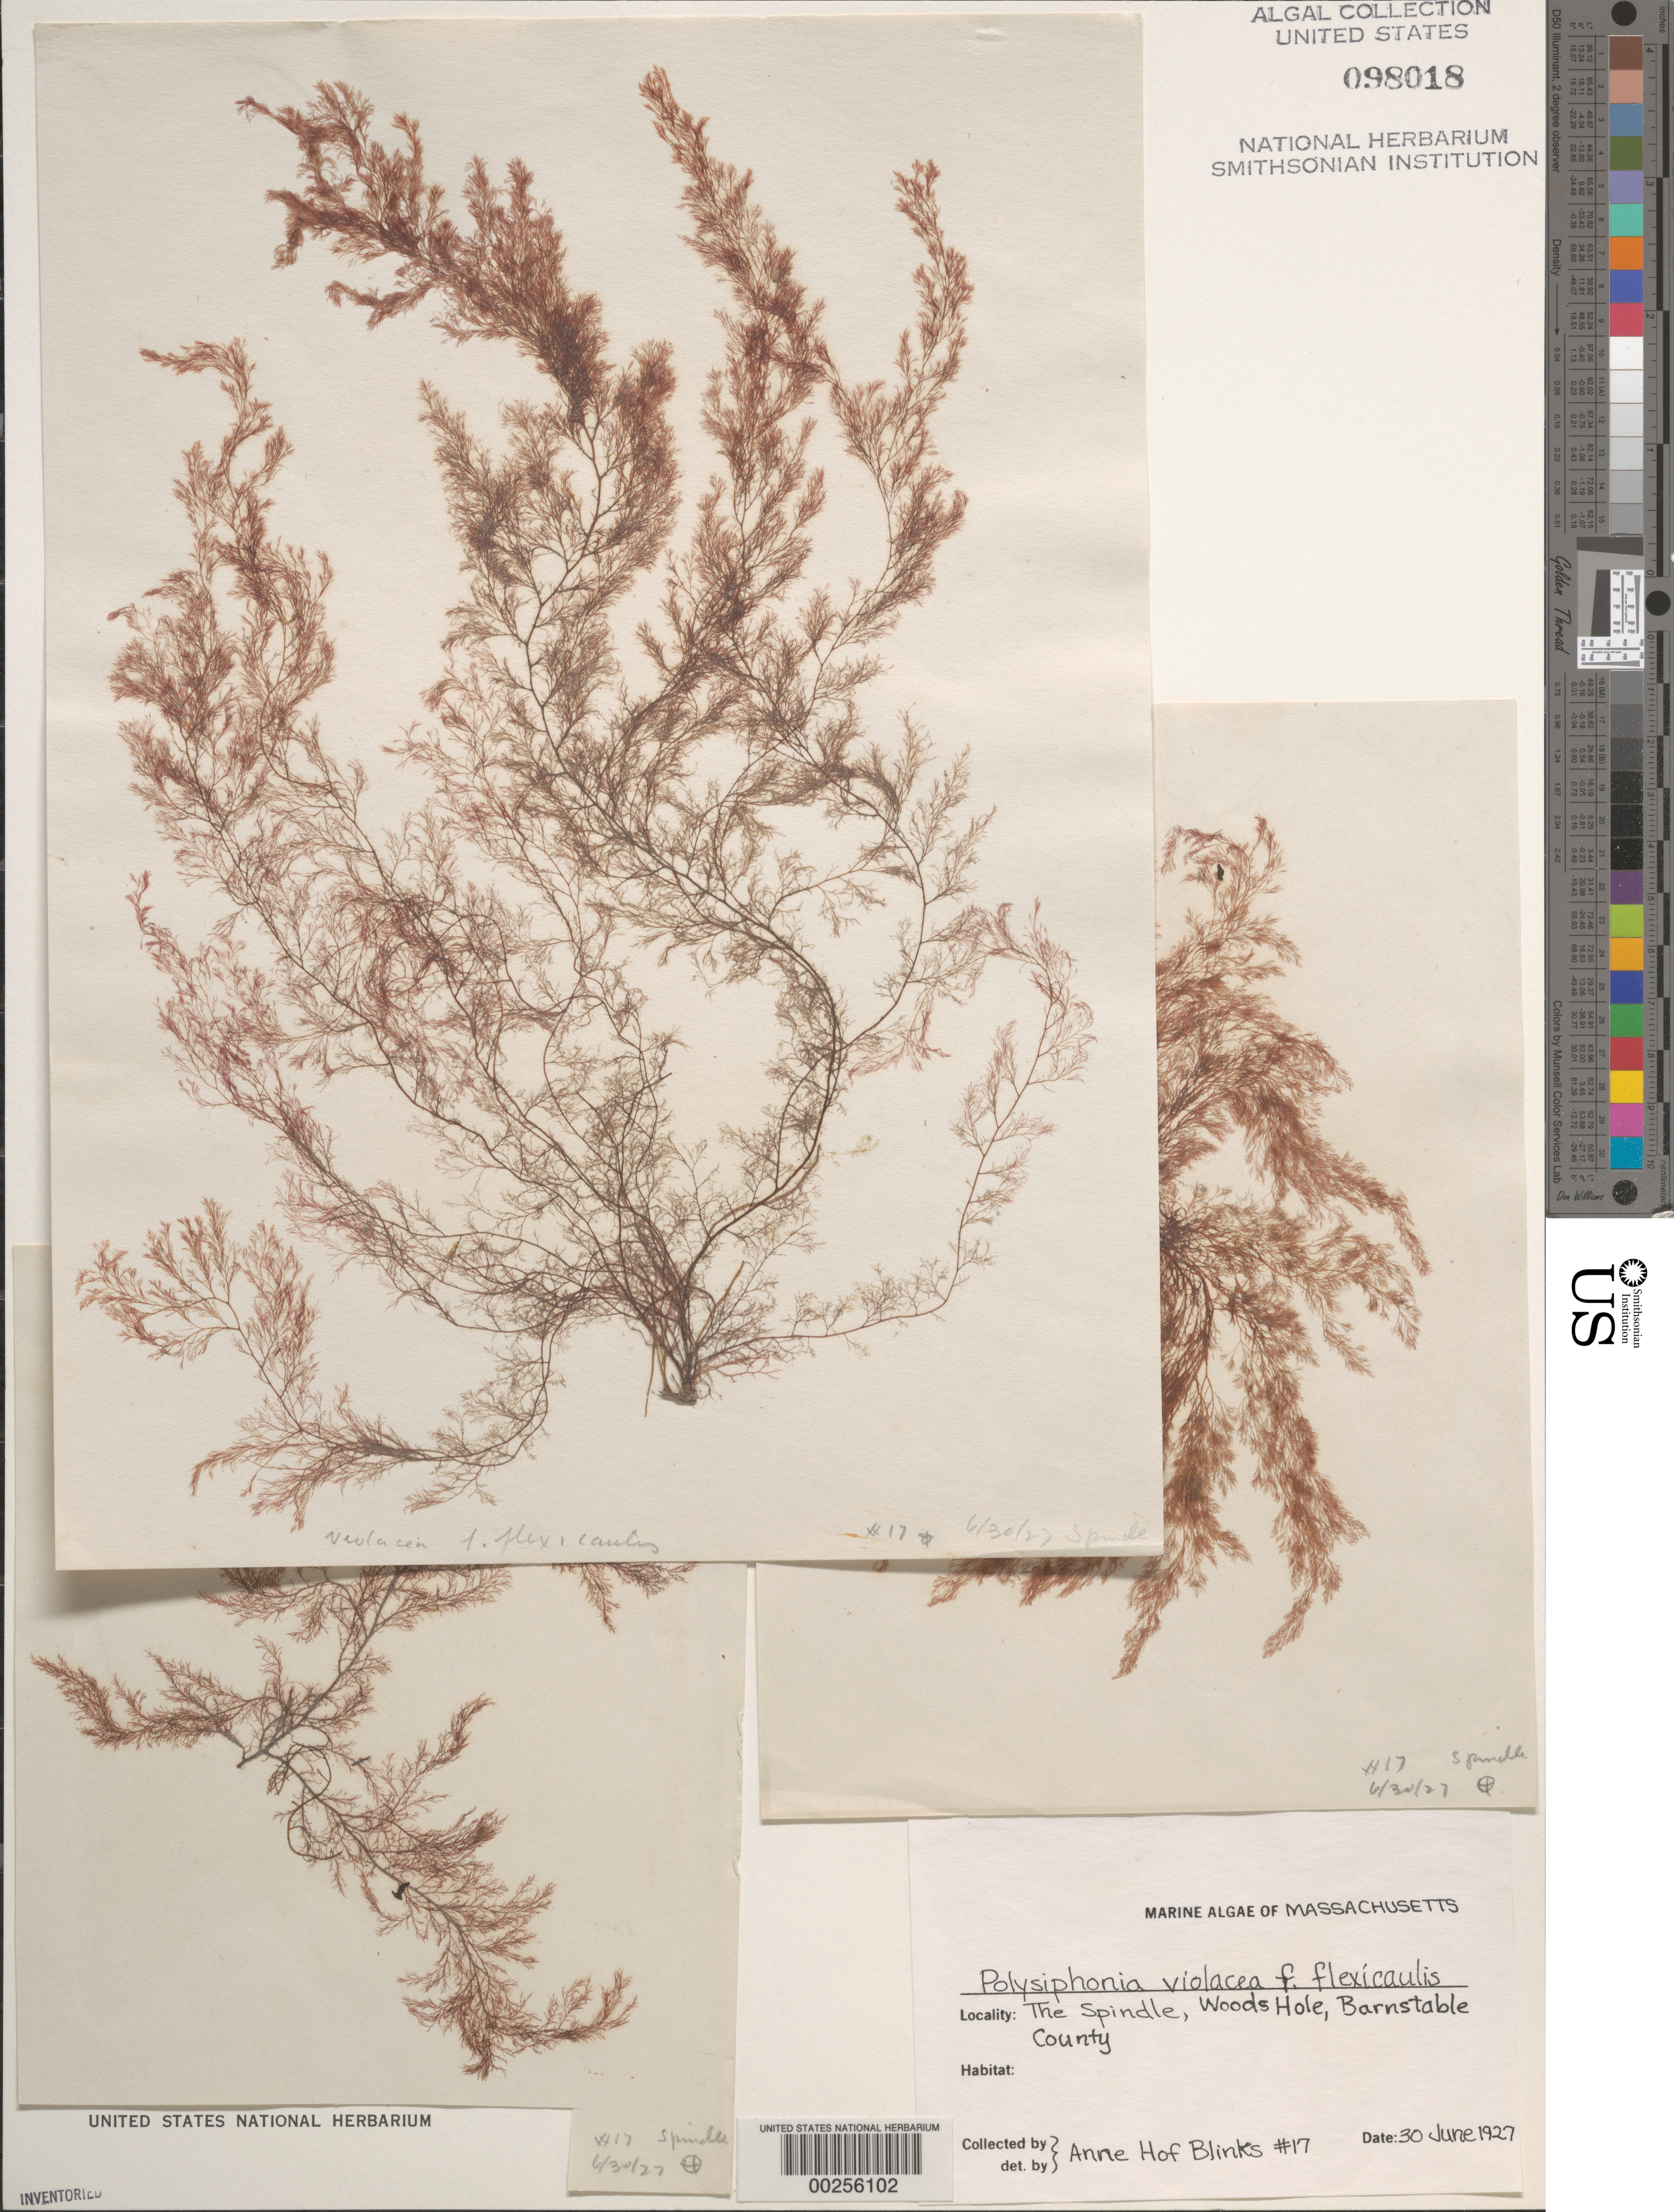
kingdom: Plantae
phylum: Rhodophyta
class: Florideophyceae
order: Ceramiales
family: Rhodomelaceae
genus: Vertebrata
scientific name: Vertebrata fucoides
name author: (Hudson) Kuntze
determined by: Algae name updating Project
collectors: A. Blinks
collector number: AHB 17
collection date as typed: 30 Jun 1927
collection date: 1927-06-30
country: United States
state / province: Massachusetts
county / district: Barnstable County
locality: Woods Hole, The Spindle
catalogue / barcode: US 98018